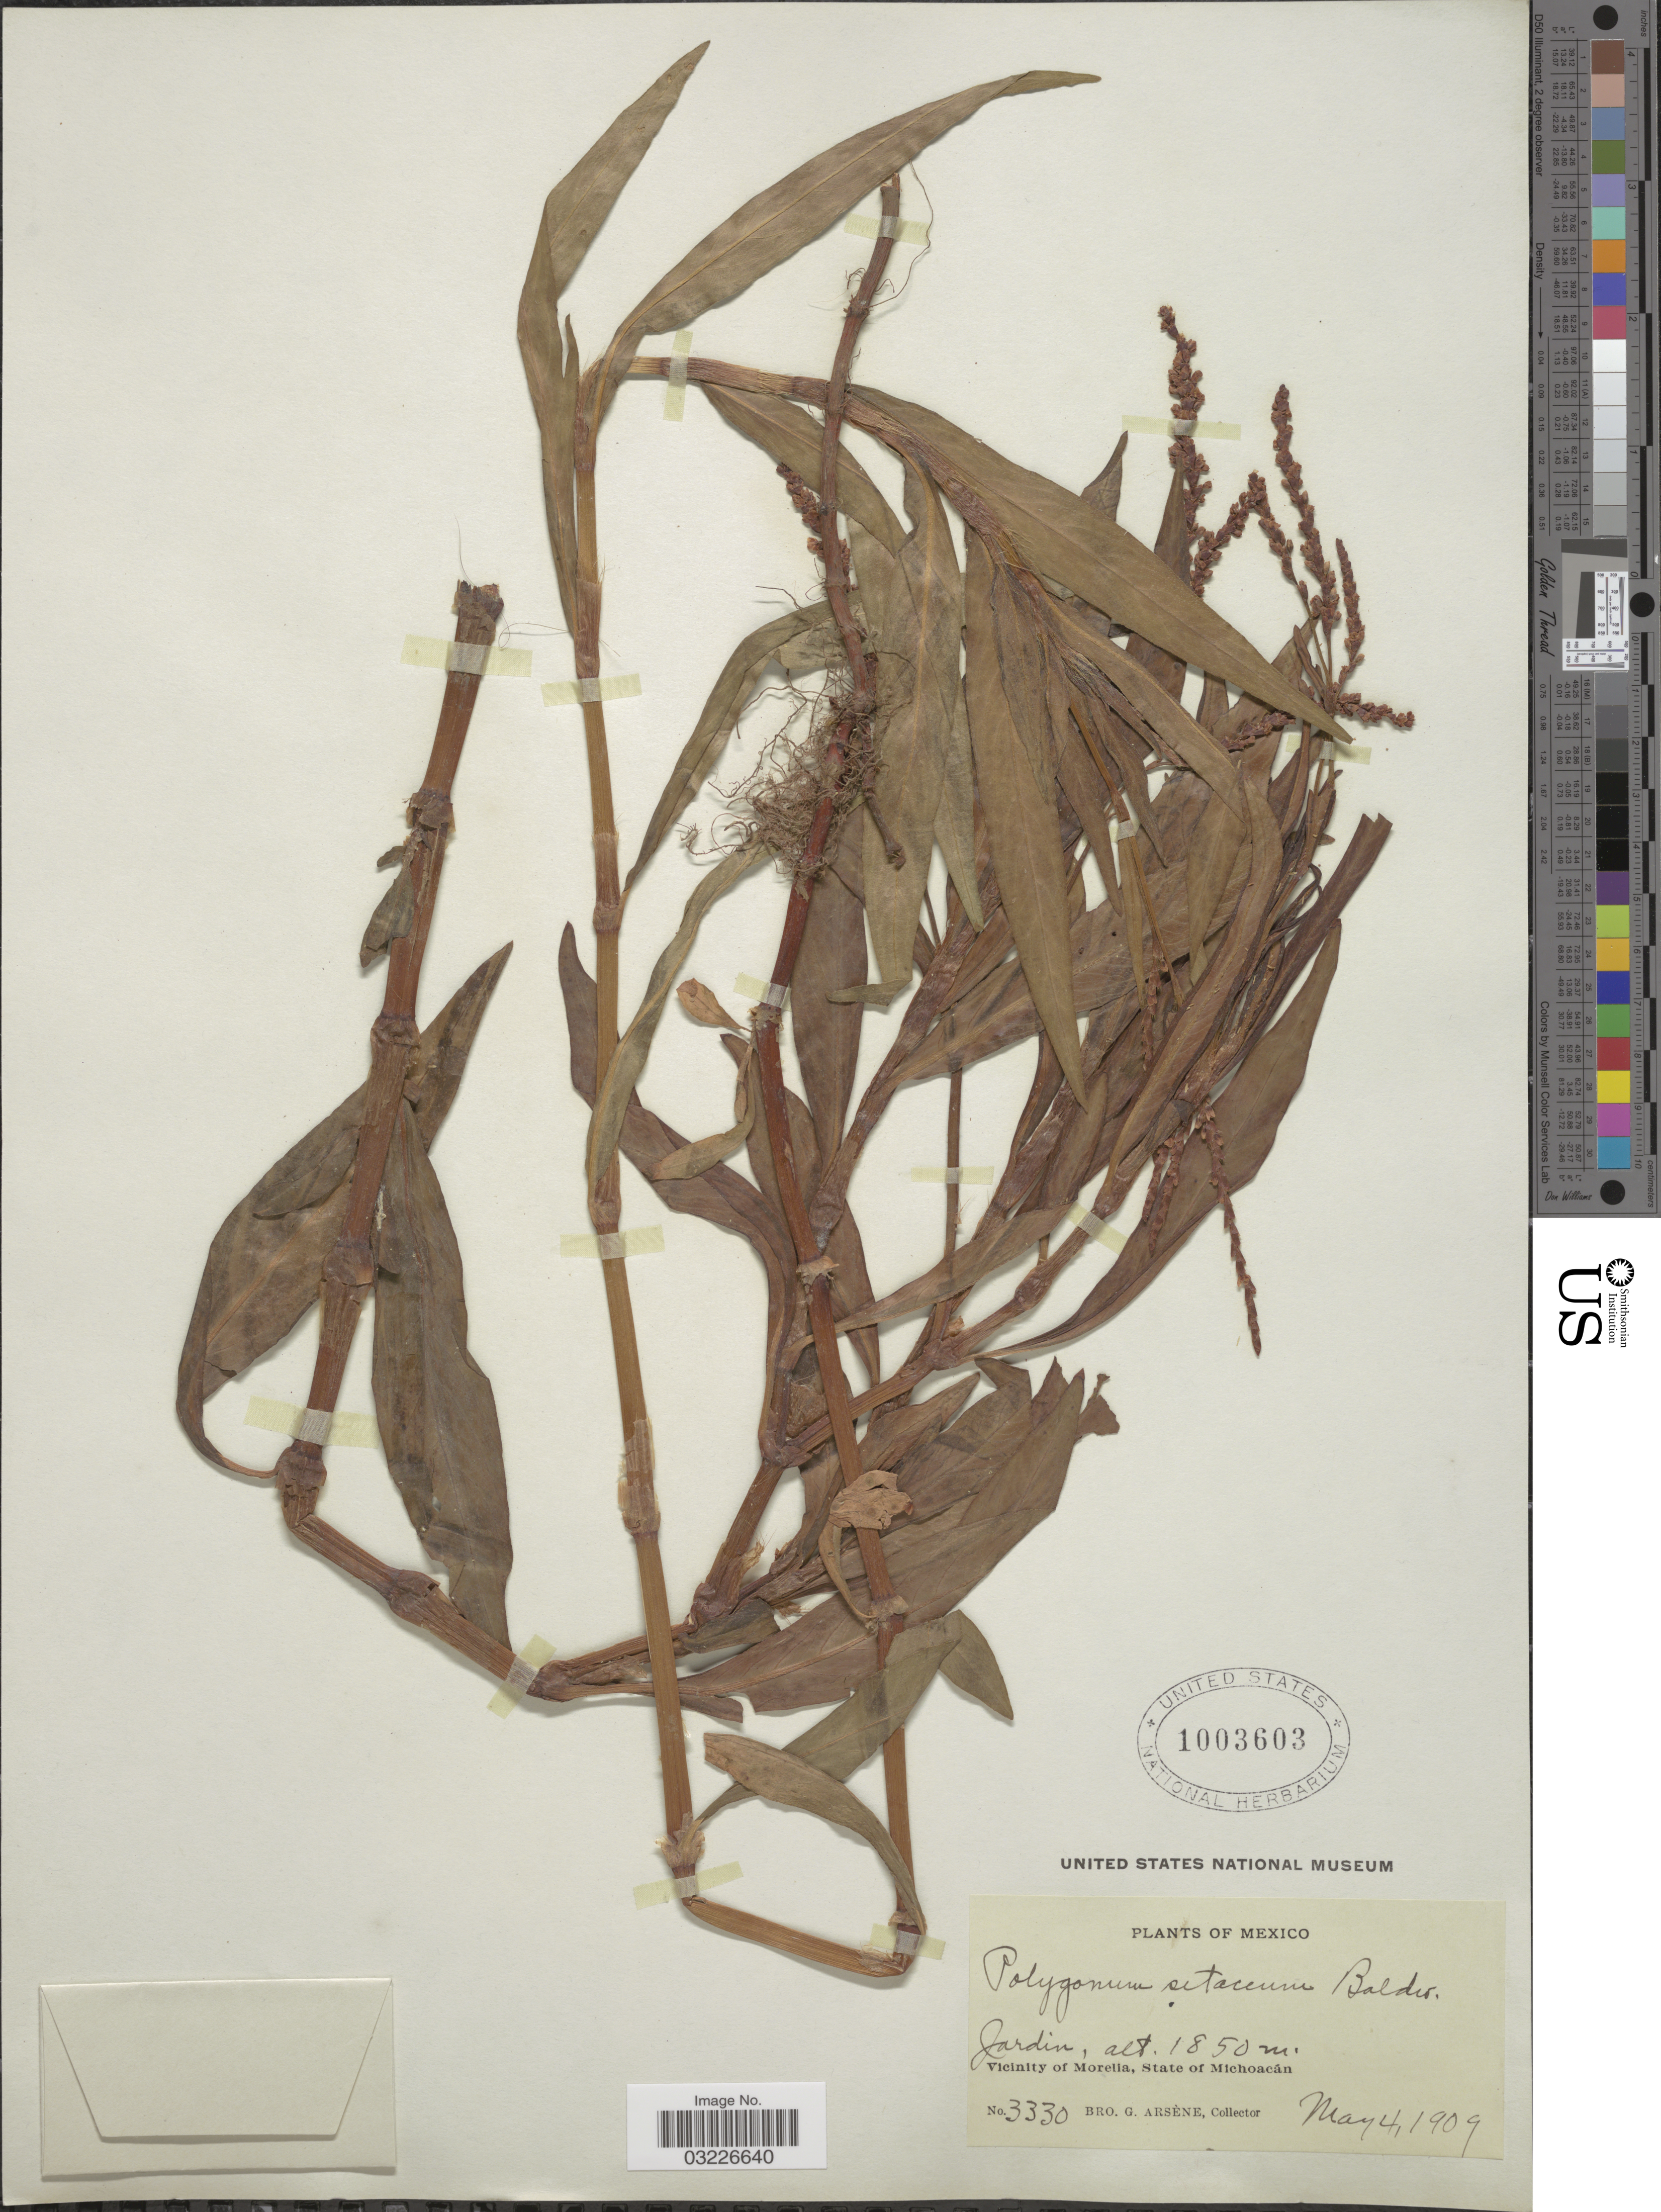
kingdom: Plantae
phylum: Tracheophyta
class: Magnoliopsida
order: Caryophyllales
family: Polygonaceae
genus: Polygonum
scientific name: Polygonum setaceum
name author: Baldwin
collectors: Bro. G. Arsène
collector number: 3330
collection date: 1909-05-04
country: Mexico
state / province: Michoacán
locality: Jardin. Vicinity of Morelia.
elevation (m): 1850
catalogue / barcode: US 1003603